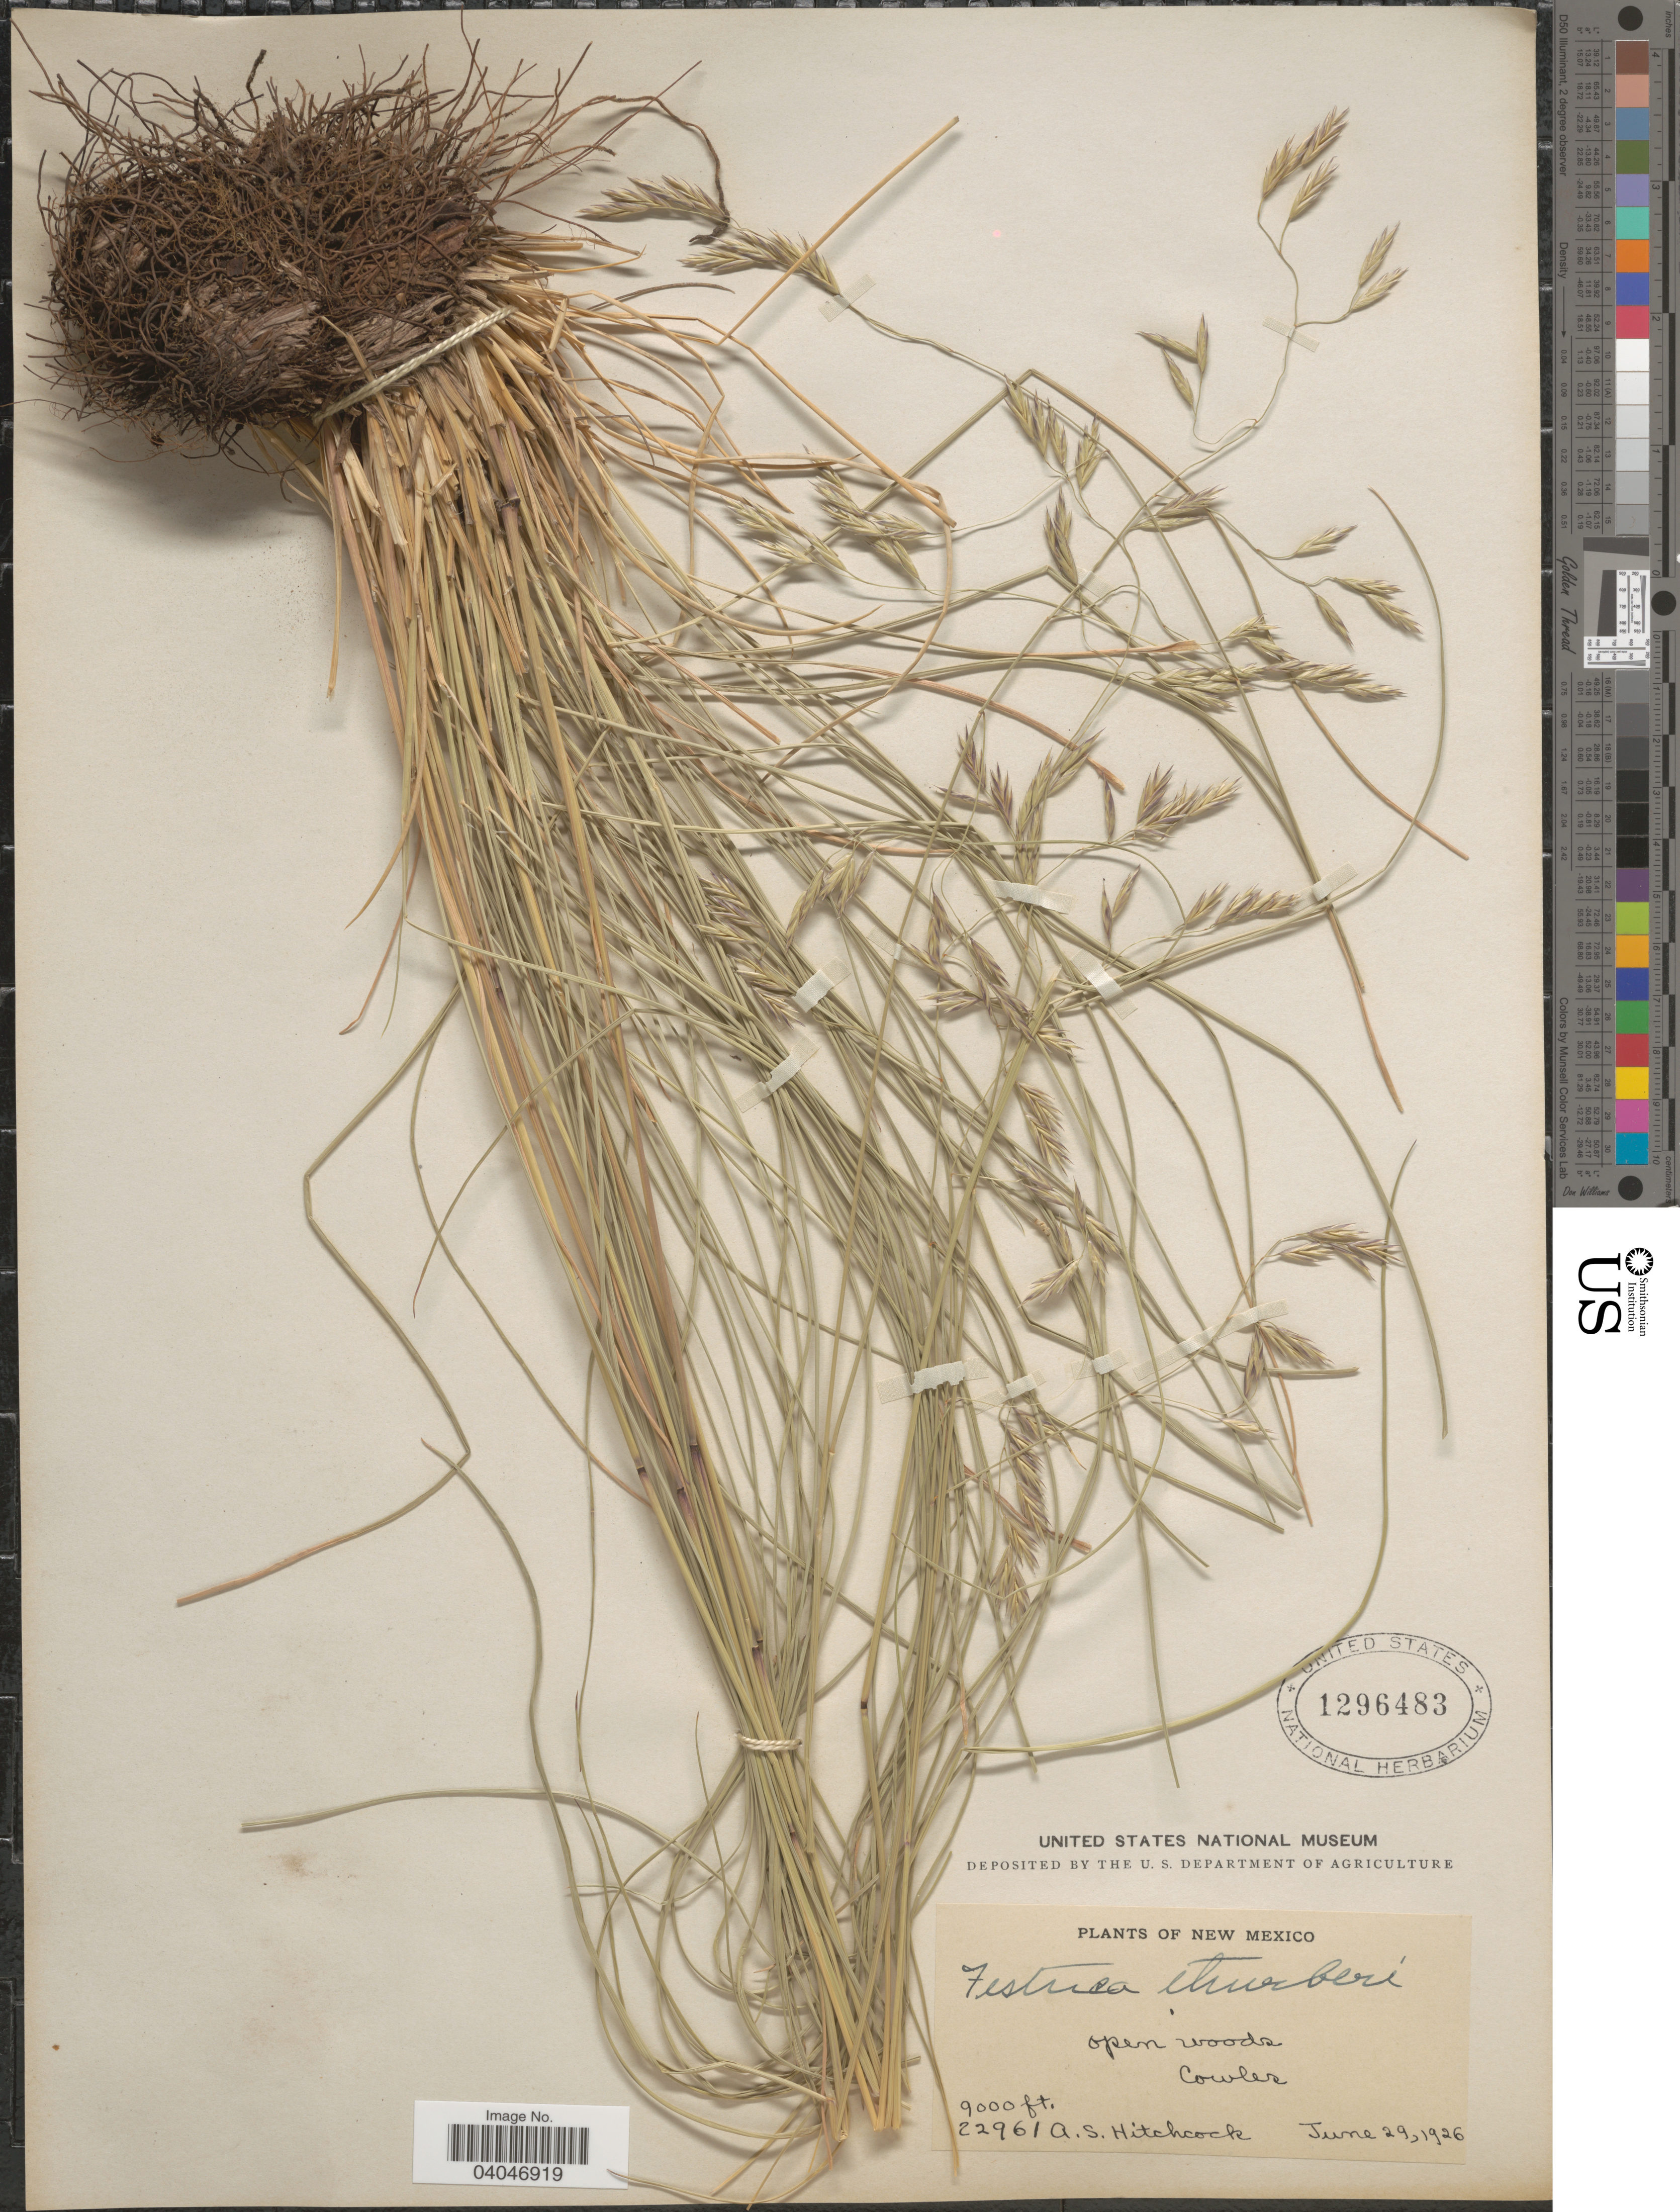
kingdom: Plantae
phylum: Tracheophyta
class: Liliopsida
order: Poales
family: Poaceae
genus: Festuca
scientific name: Festuca thurberi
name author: Vasey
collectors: A. S. Hitchcock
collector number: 22961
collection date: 1926-06-29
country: United States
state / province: New Mexico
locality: Cowles.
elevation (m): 2743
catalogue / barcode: US 1296483